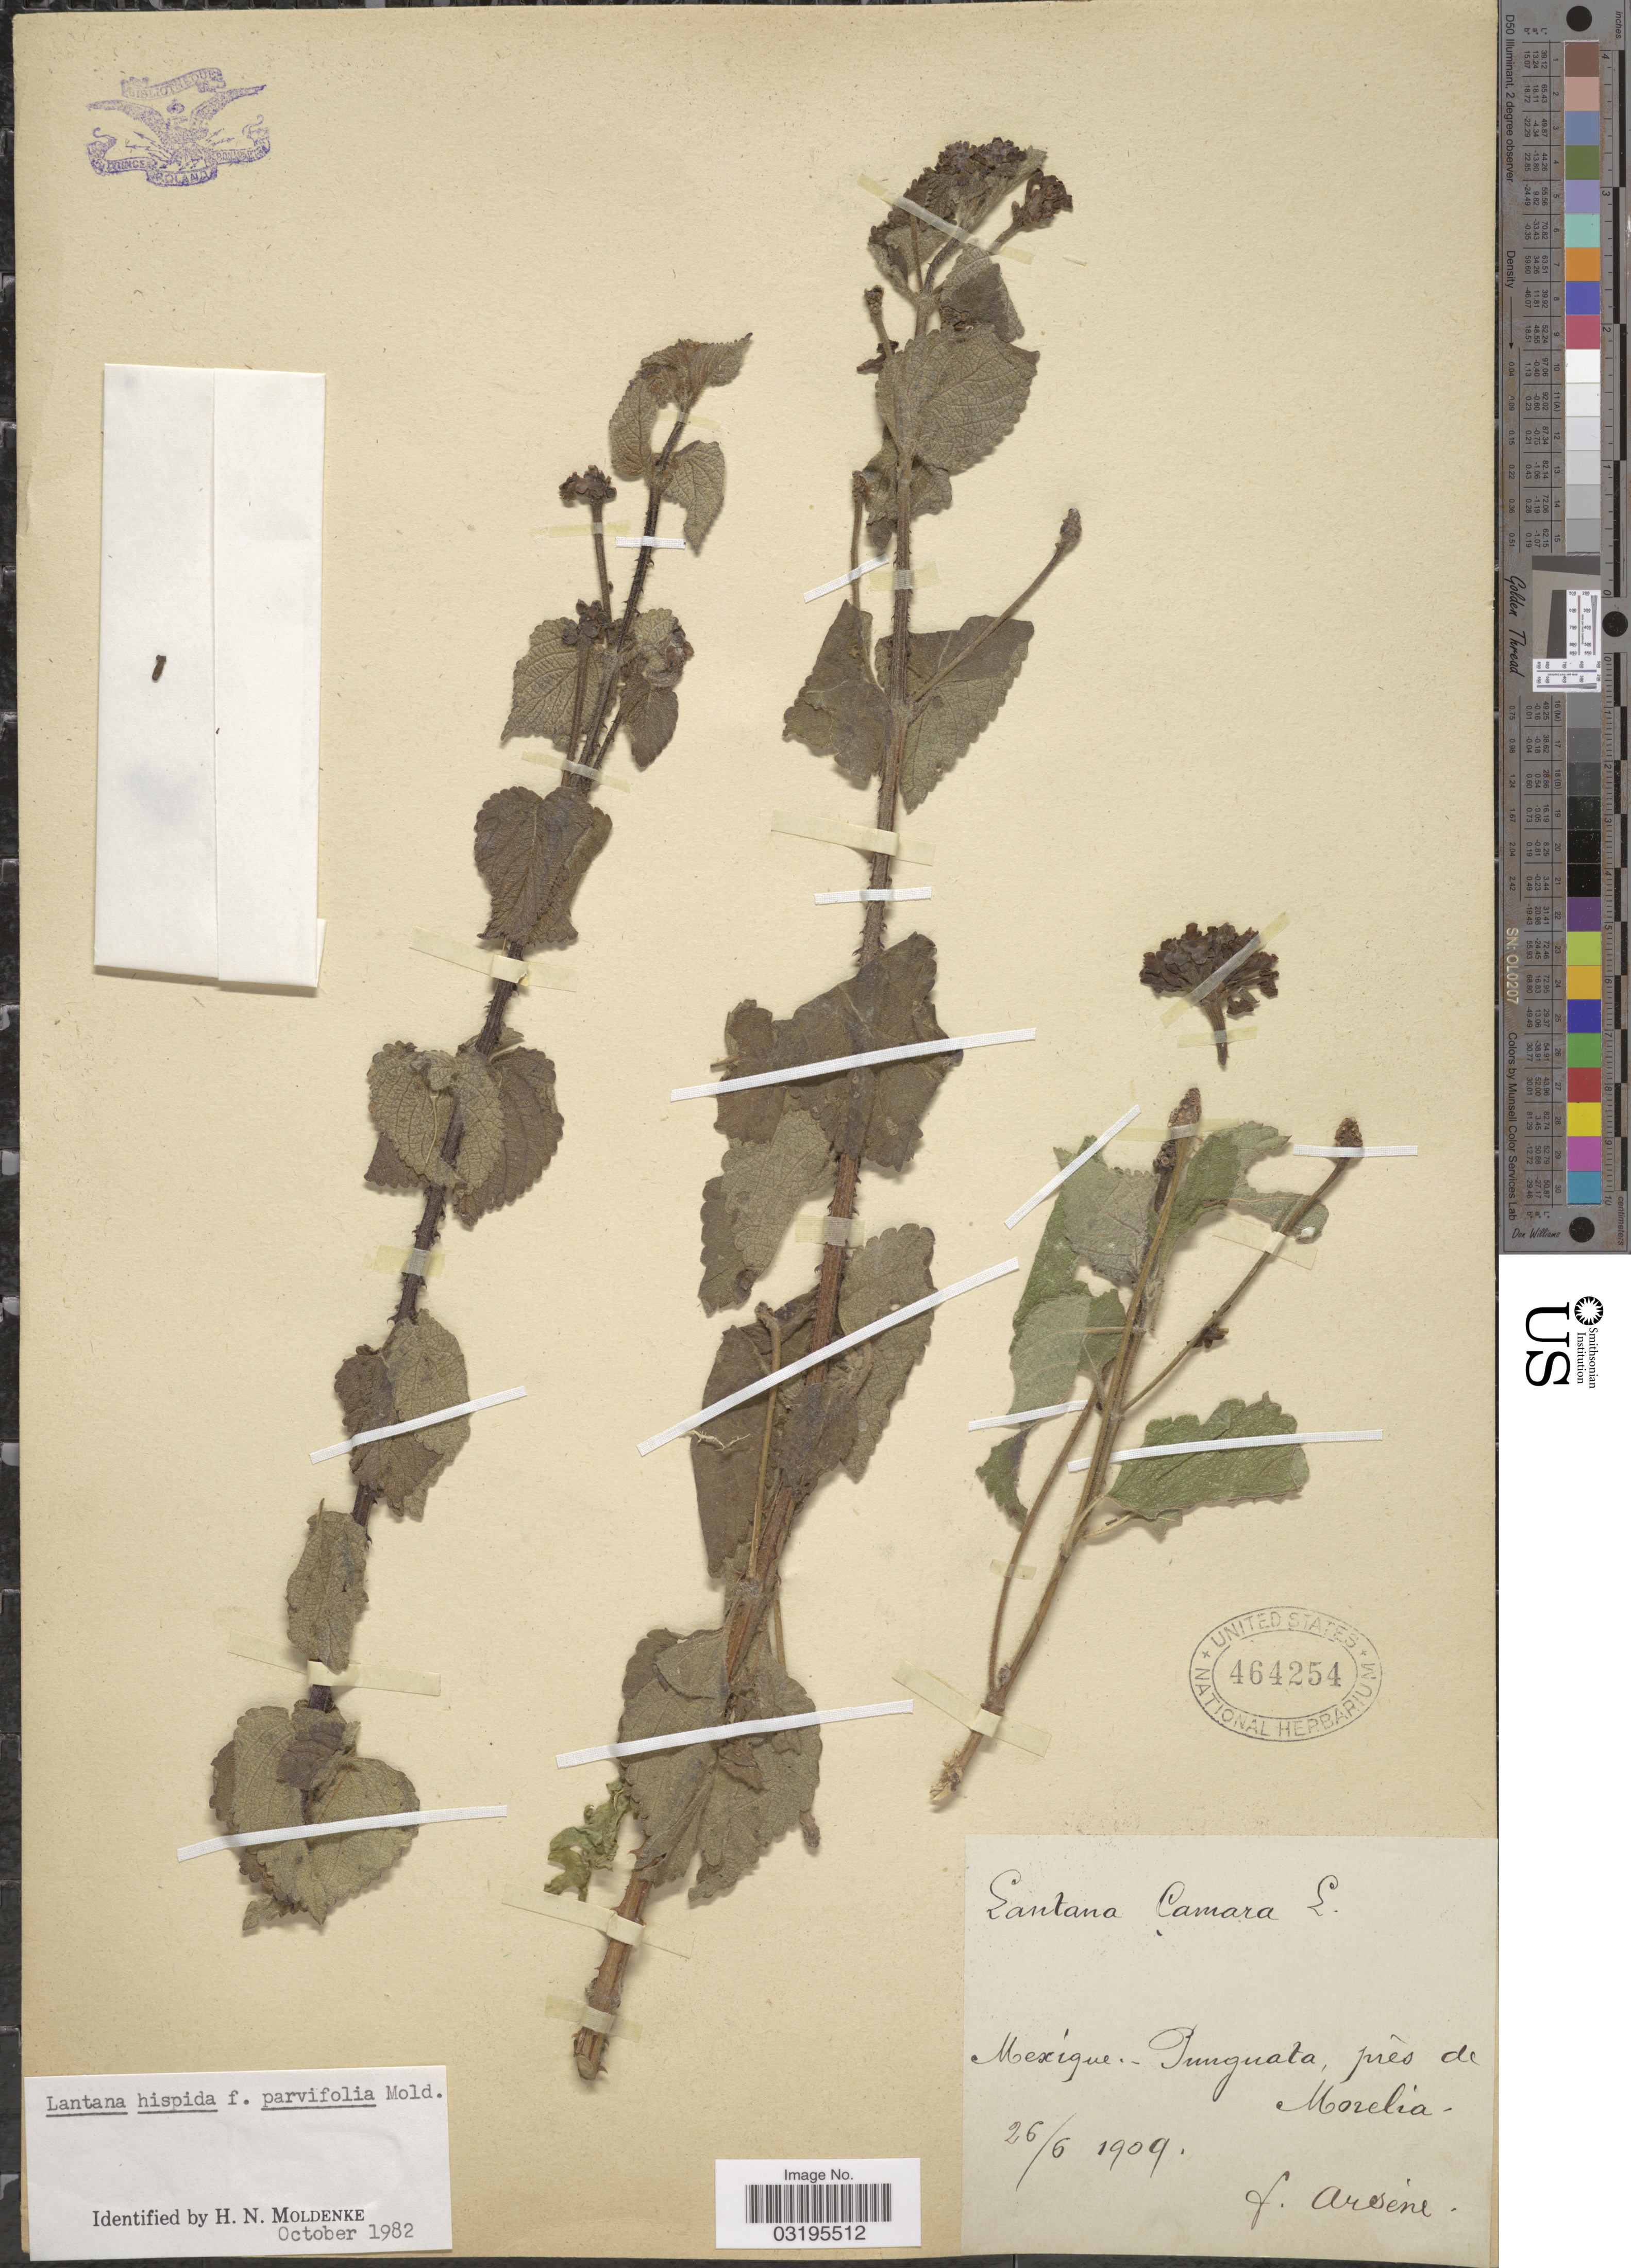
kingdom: Plantae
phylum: Tracheophyta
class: Magnoliopsida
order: Lamiales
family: Verbenaceae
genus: Lantana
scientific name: Lantana hispida f. parvifolia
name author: Kunth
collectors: F. Arsène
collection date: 1909-06-26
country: Mexico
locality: Punguata, près de Morelia.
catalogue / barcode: US 464254